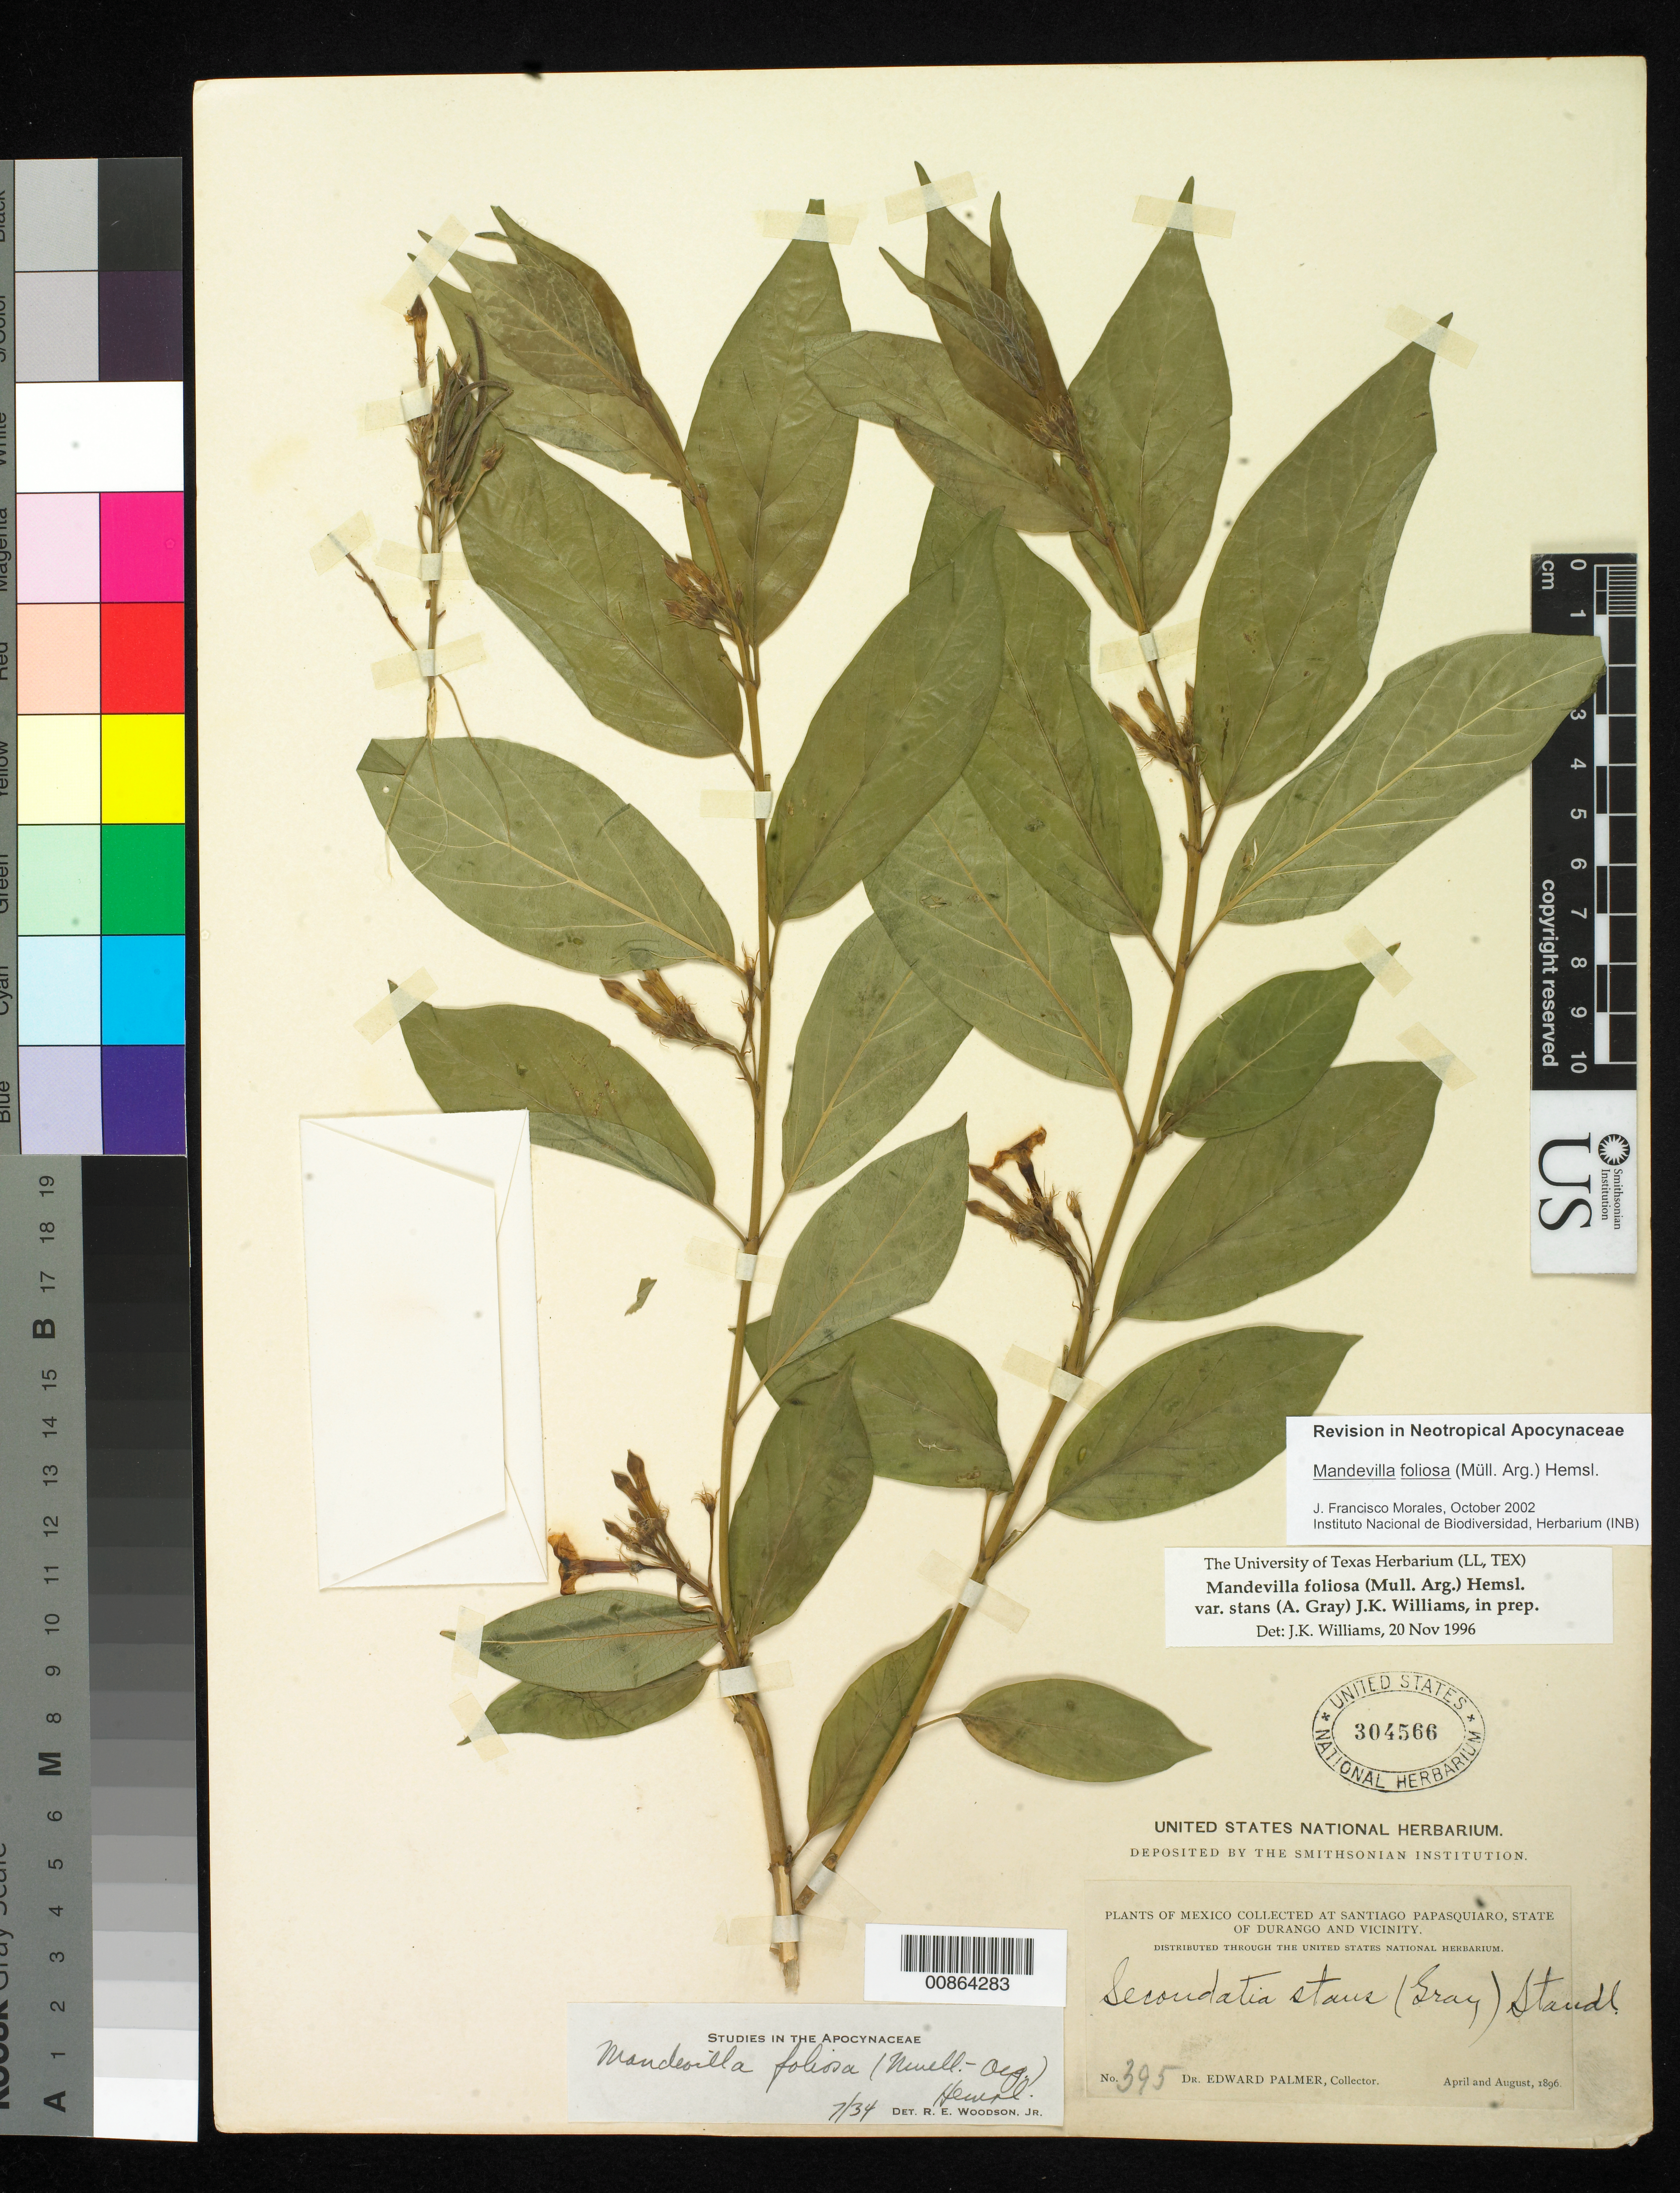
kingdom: Plantae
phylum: Tracheophyta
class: Magnoliopsida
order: Gentianales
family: Apocynaceae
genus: Mandevilla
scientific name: Mandevilla foliosa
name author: (Müll. Arg.) Hemsl.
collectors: E. Palmer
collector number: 395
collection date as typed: Apr 1896 to -- Aug 1896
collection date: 1896-04/1896-08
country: Mexico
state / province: Durango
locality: Santiago Papasquiaro, Durango and vicinity.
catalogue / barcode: US 304566